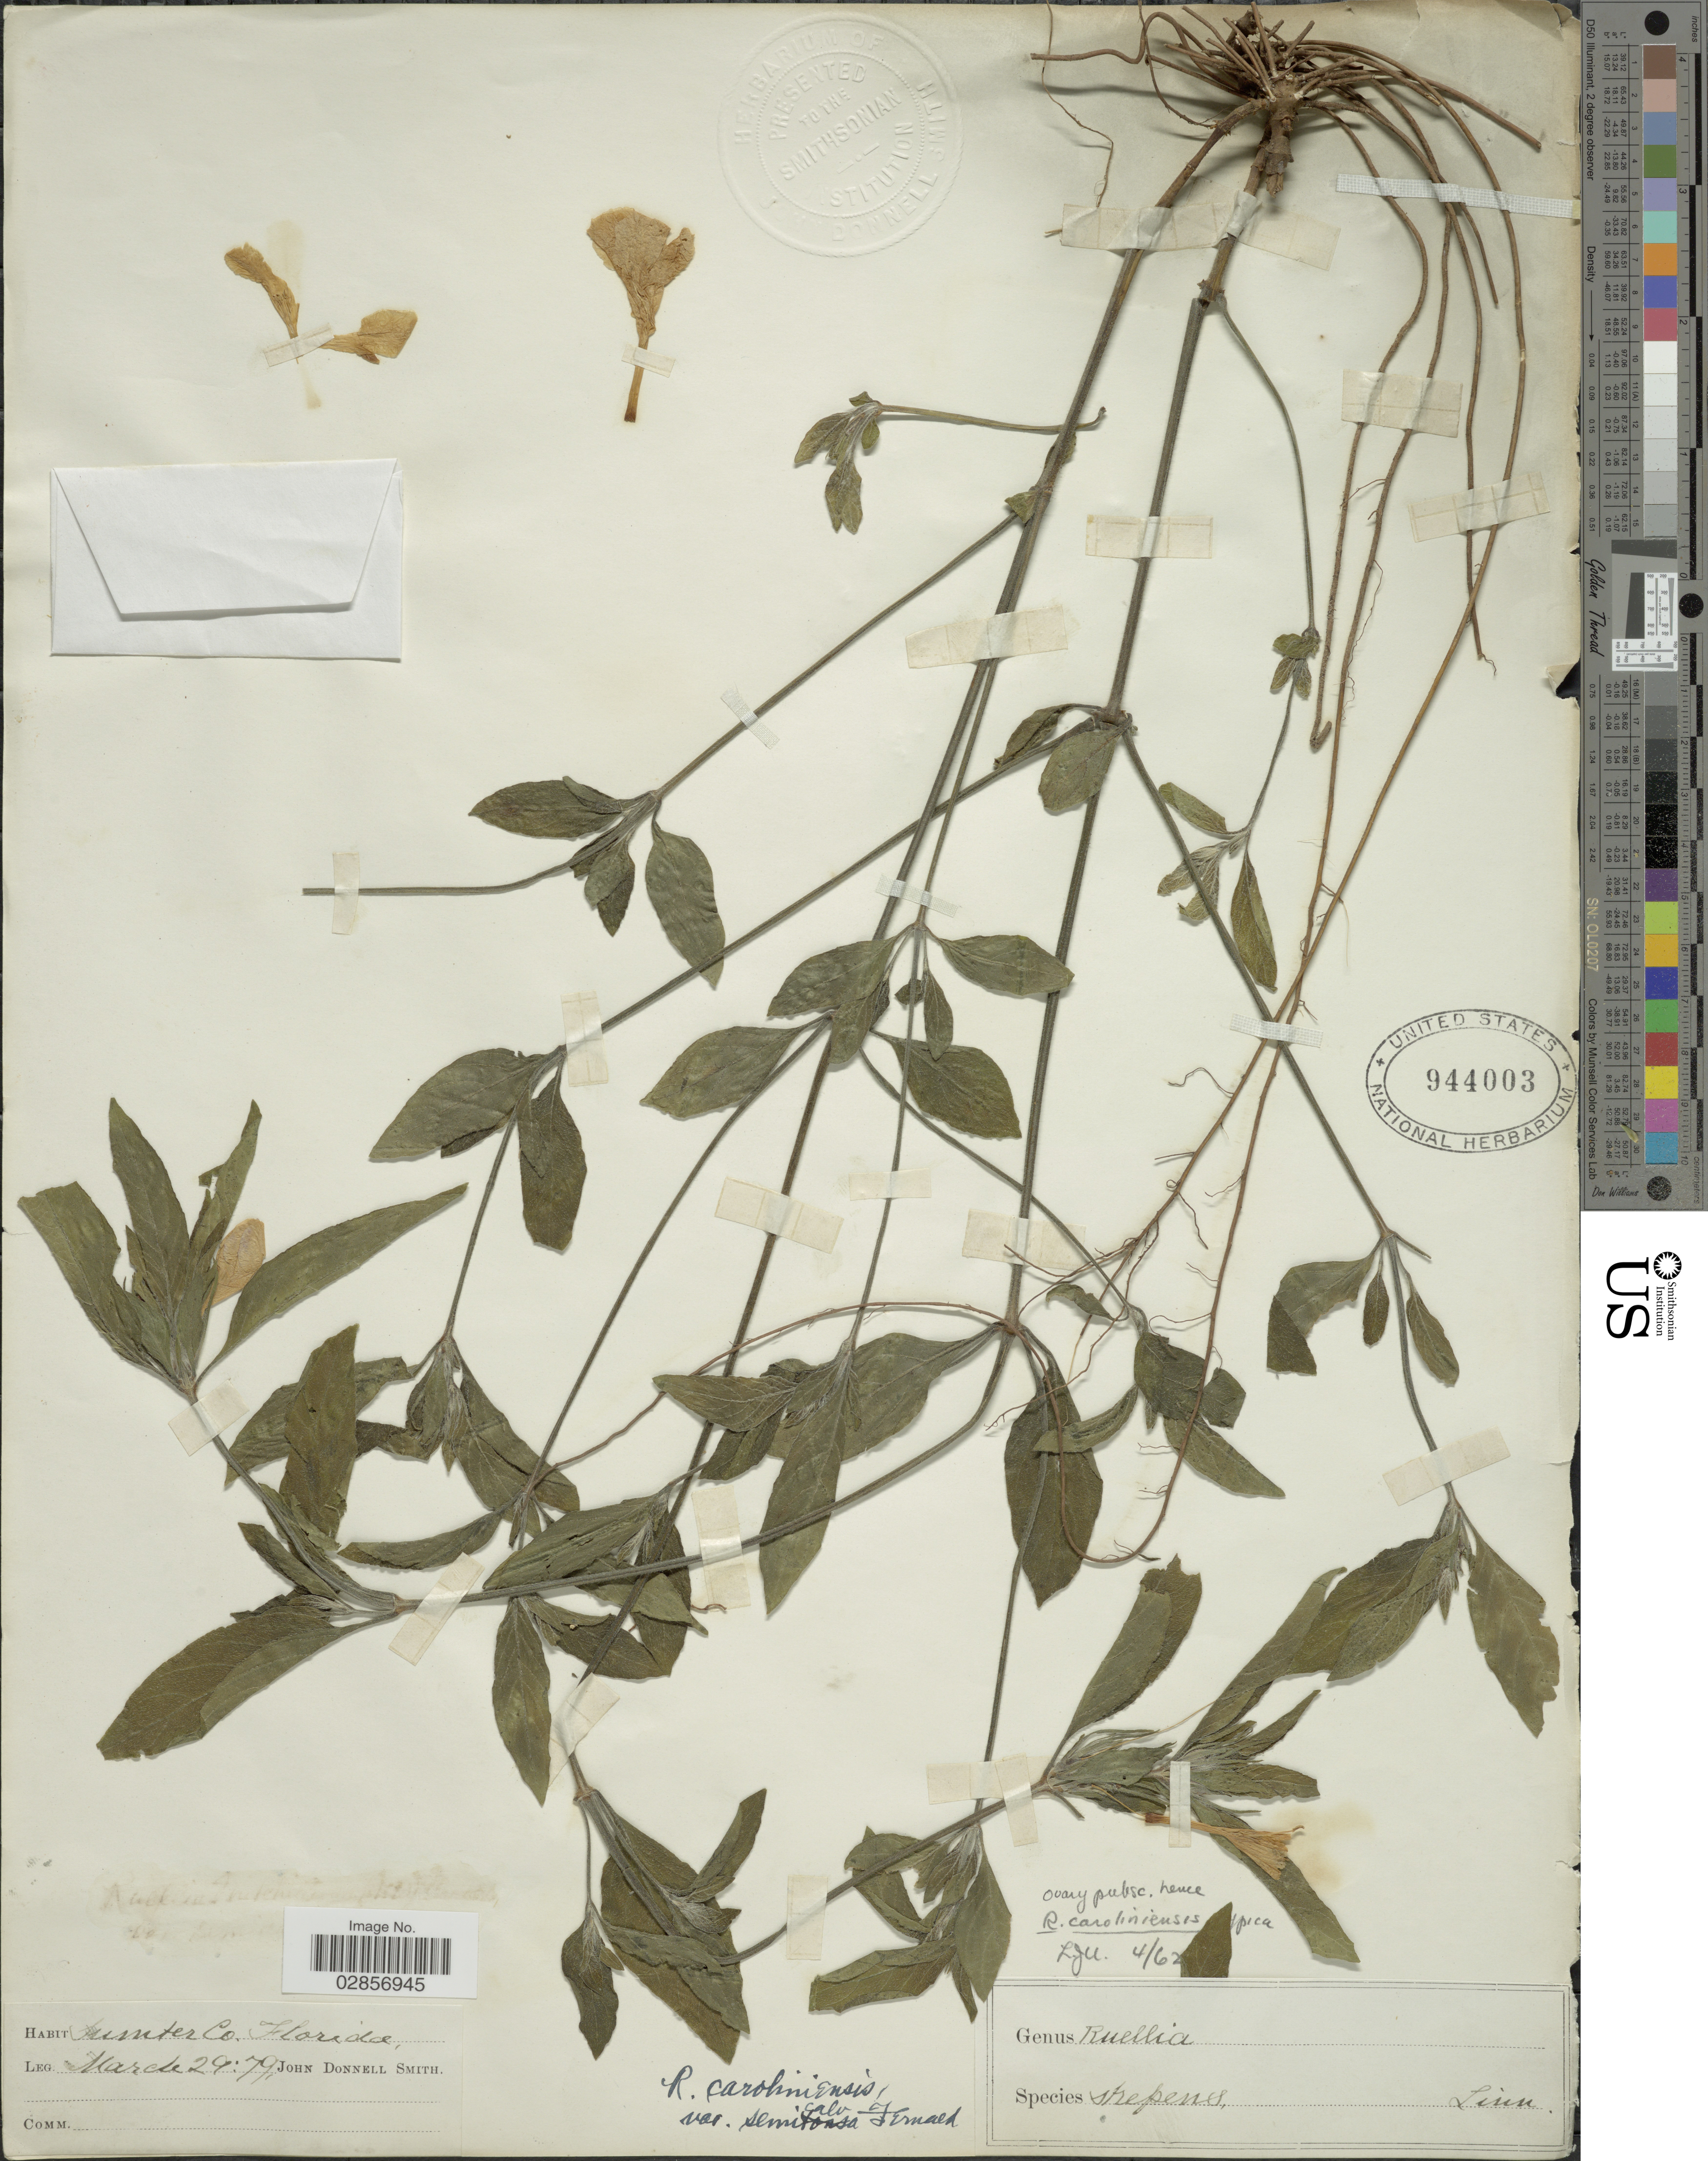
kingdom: Plantae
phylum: Tracheophyta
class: Magnoliopsida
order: Lamiales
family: Acanthaceae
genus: Ruellia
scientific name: Ruellia caroliniensis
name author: (J.F. Gmel.) Steud.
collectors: J. Donnell Smith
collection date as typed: Transcribed d/m/y: 29/3/79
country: United States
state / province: Florida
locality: Sumter Co.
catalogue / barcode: US 944003